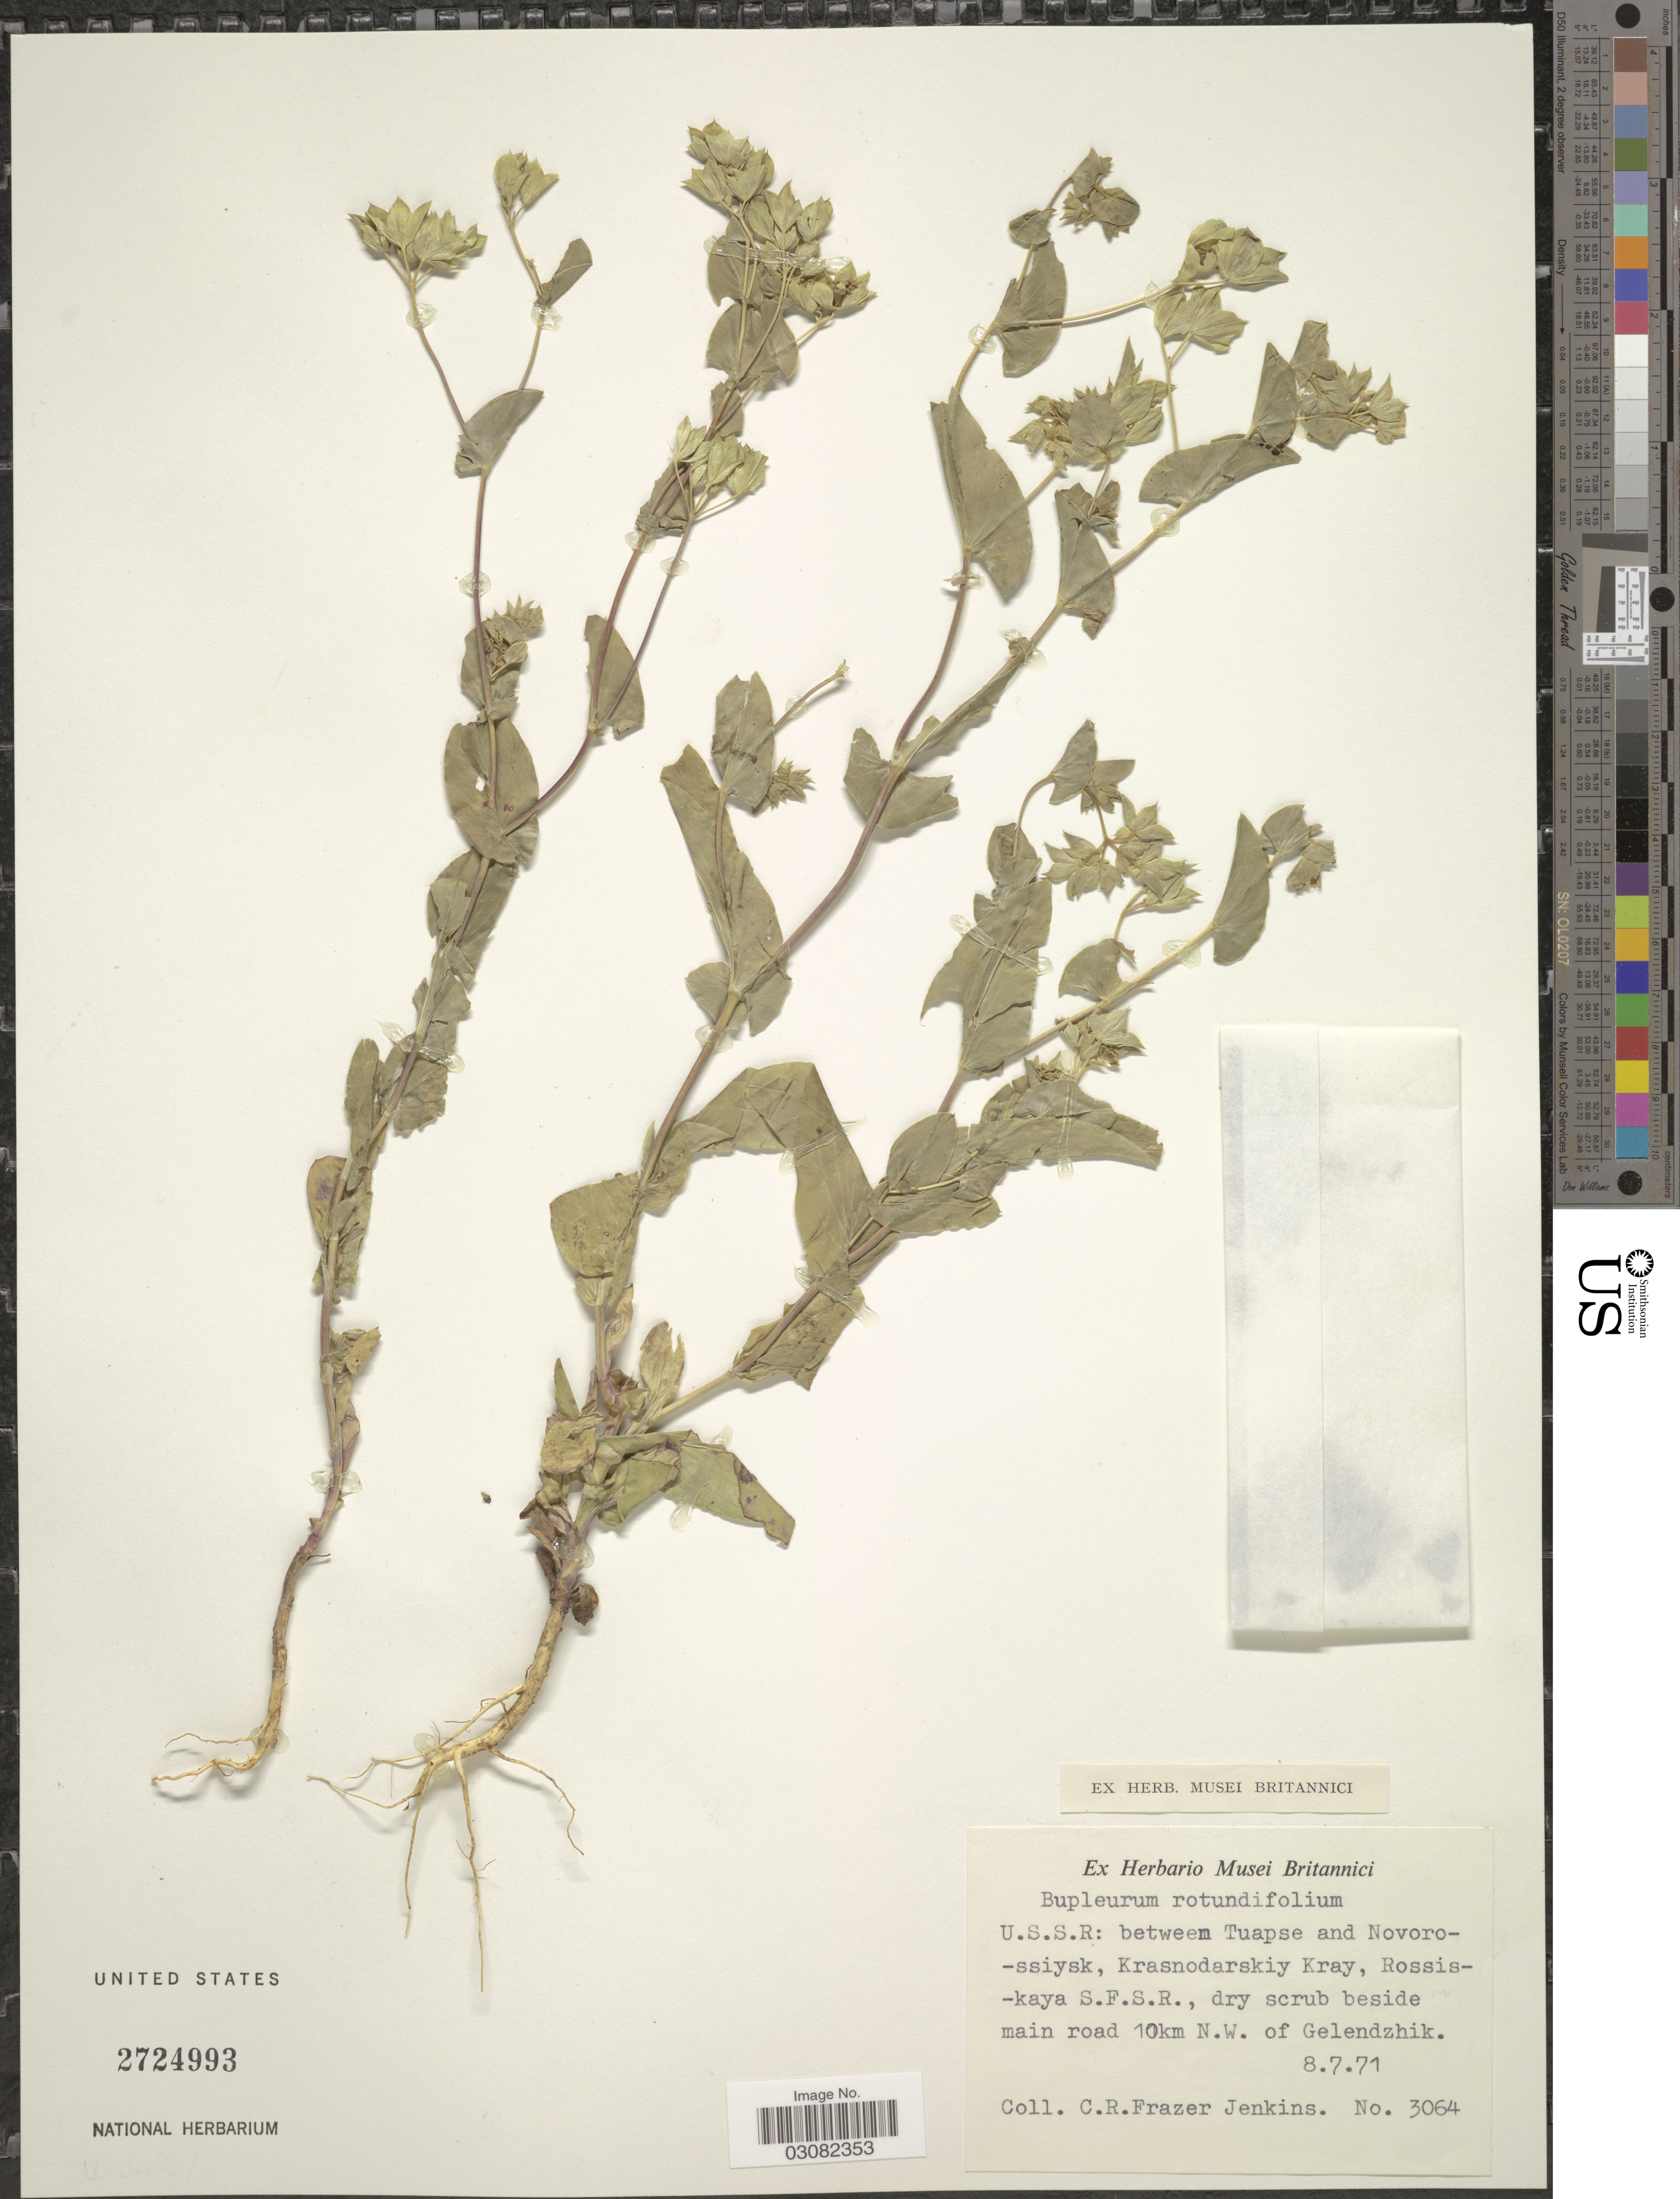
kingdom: Plantae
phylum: Tracheophyta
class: Magnoliopsida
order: Apiales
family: Apiaceae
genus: Bupleurum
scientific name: Bupleurum rotundifolium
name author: L.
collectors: C. R. Fraser-Jenkins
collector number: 3064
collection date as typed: Transcribed d/m/y: 8/7/71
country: Russian Federation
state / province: Krasnodar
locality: U.S.S.R: between Tuapse and Novorossiysk, Krasnodarskiy Kray, Rossiskaya S.F.S.R., dry scrub beside main road 10km N.W. of Gelendzhik.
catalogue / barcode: US 2724993